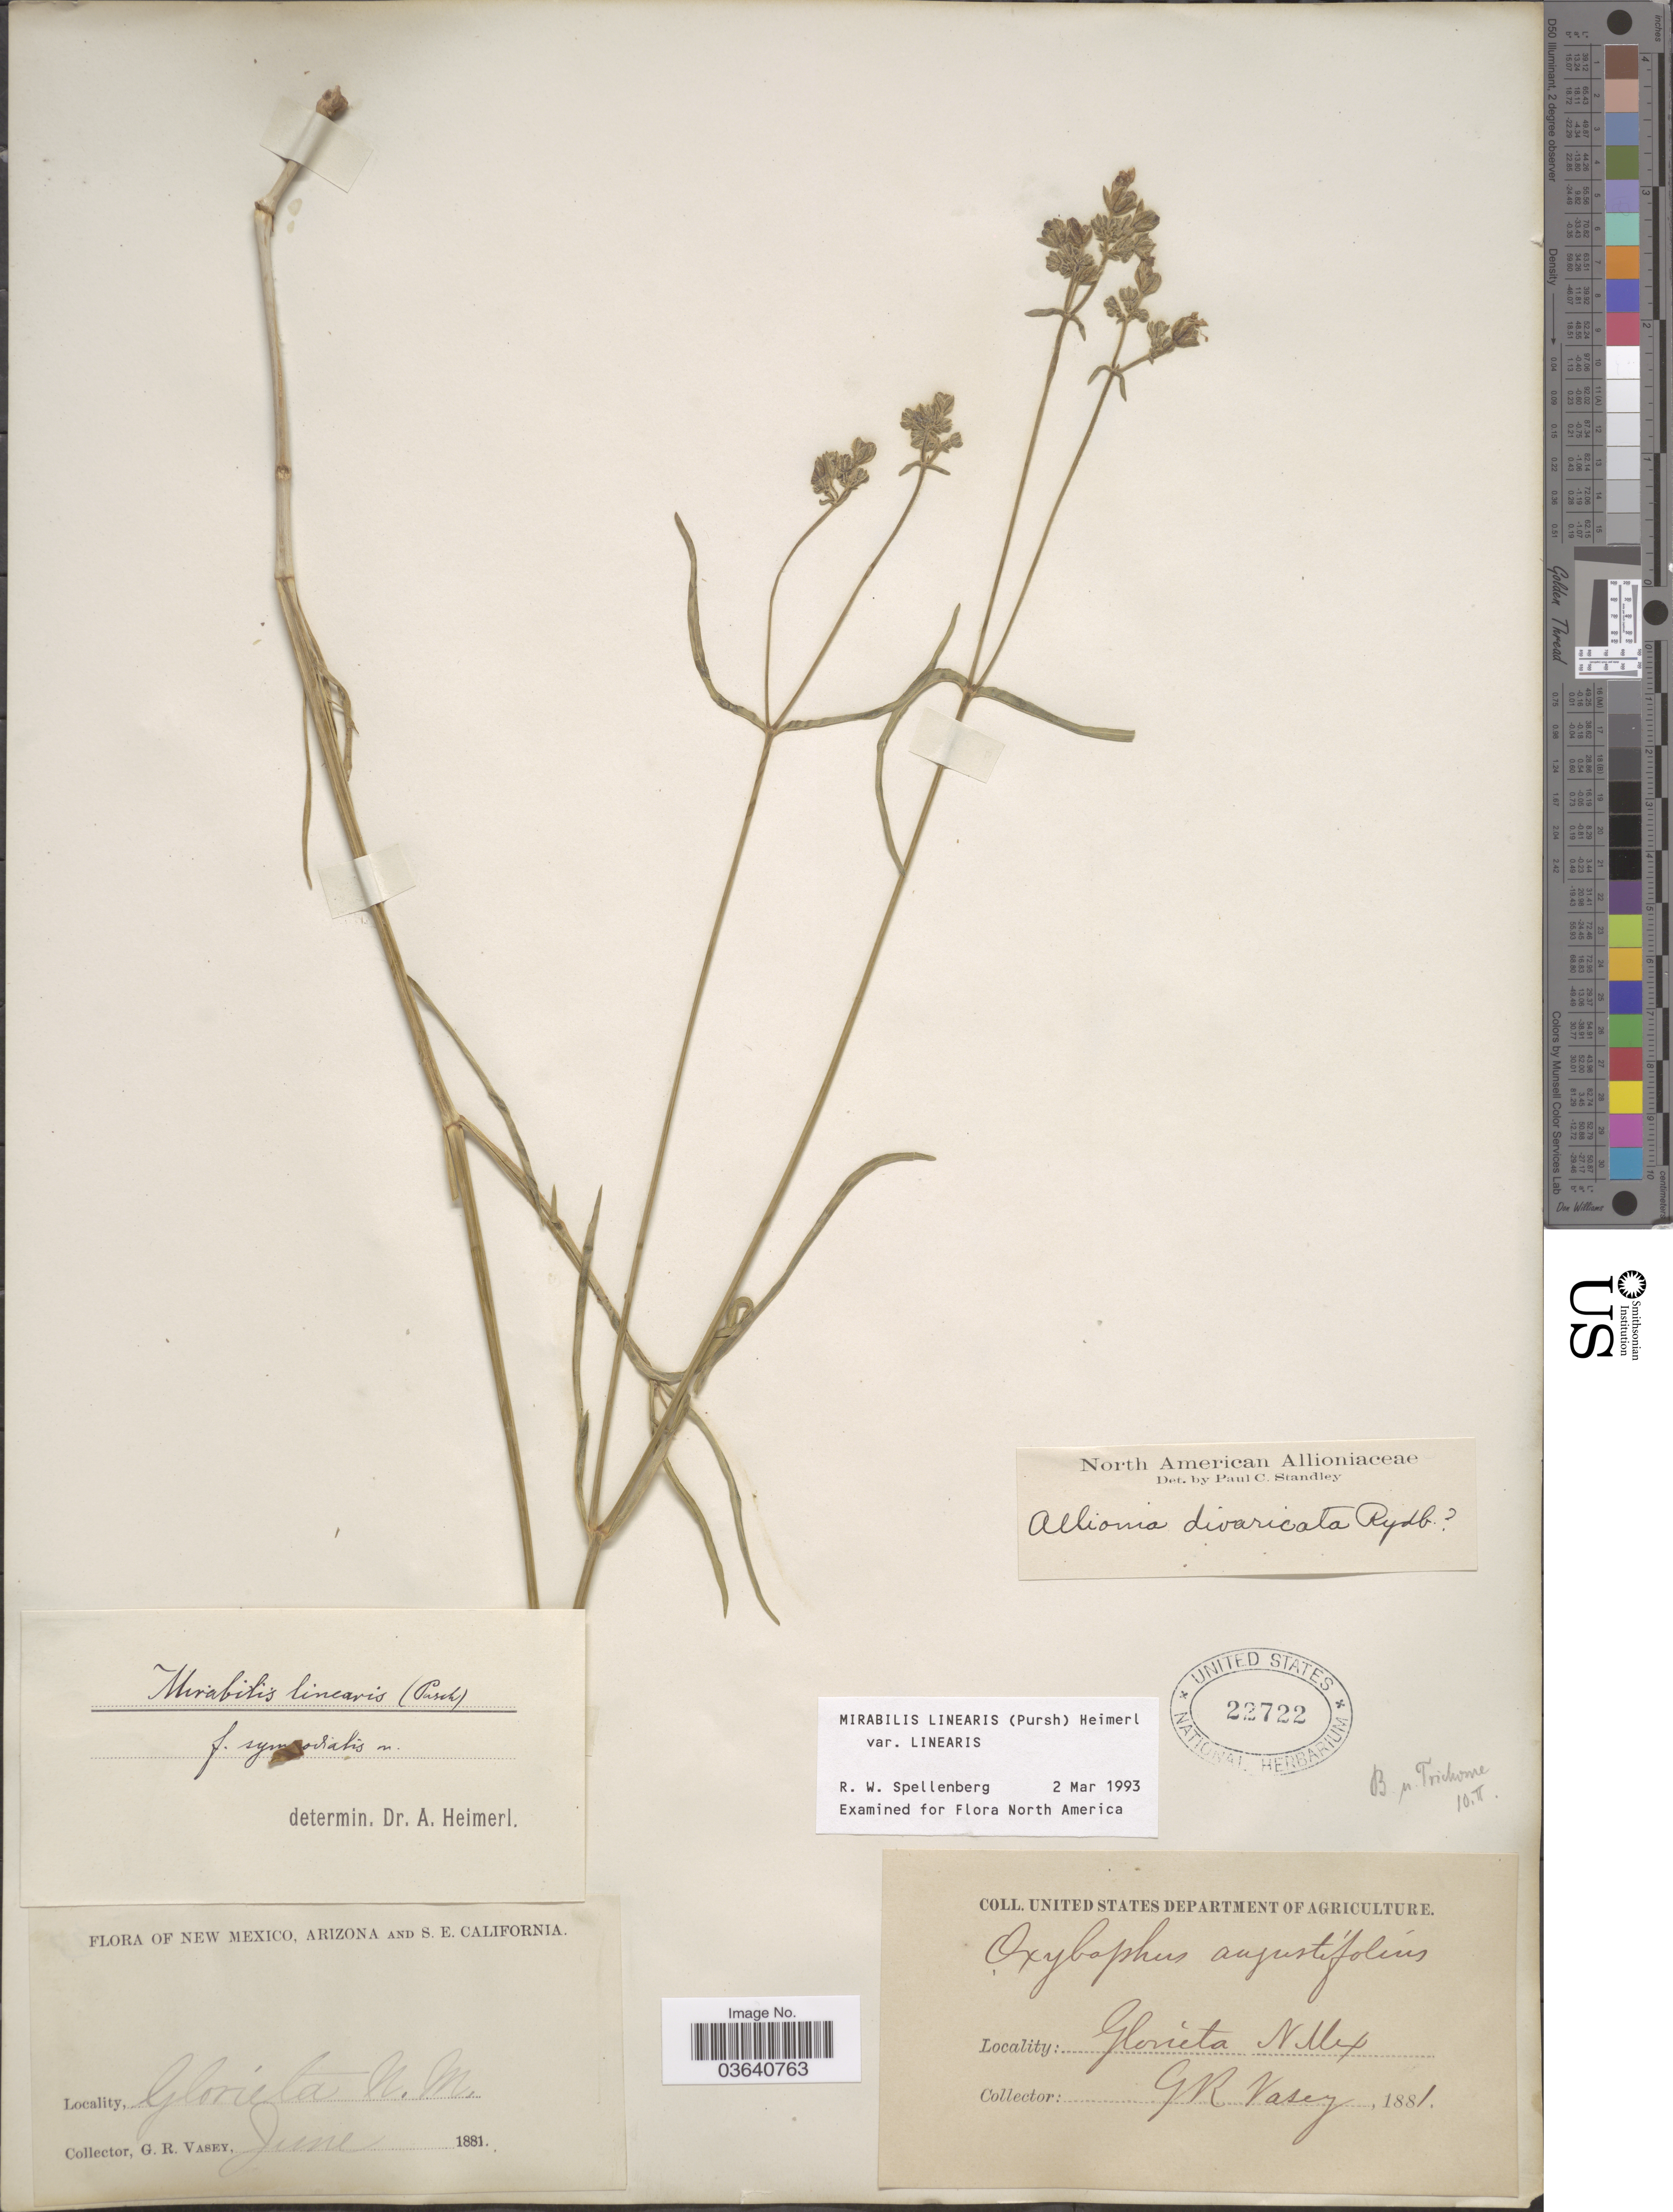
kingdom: Plantae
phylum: Tracheophyta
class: Magnoliopsida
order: Caryophyllales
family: Nyctaginaceae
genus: Mirabilis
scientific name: Mirabilis linearis var. linearis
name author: (Pursh) Heimerl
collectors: G. R. Vasey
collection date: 1881-06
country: United States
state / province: New Mexico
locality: Glorieta.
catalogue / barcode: US 22722